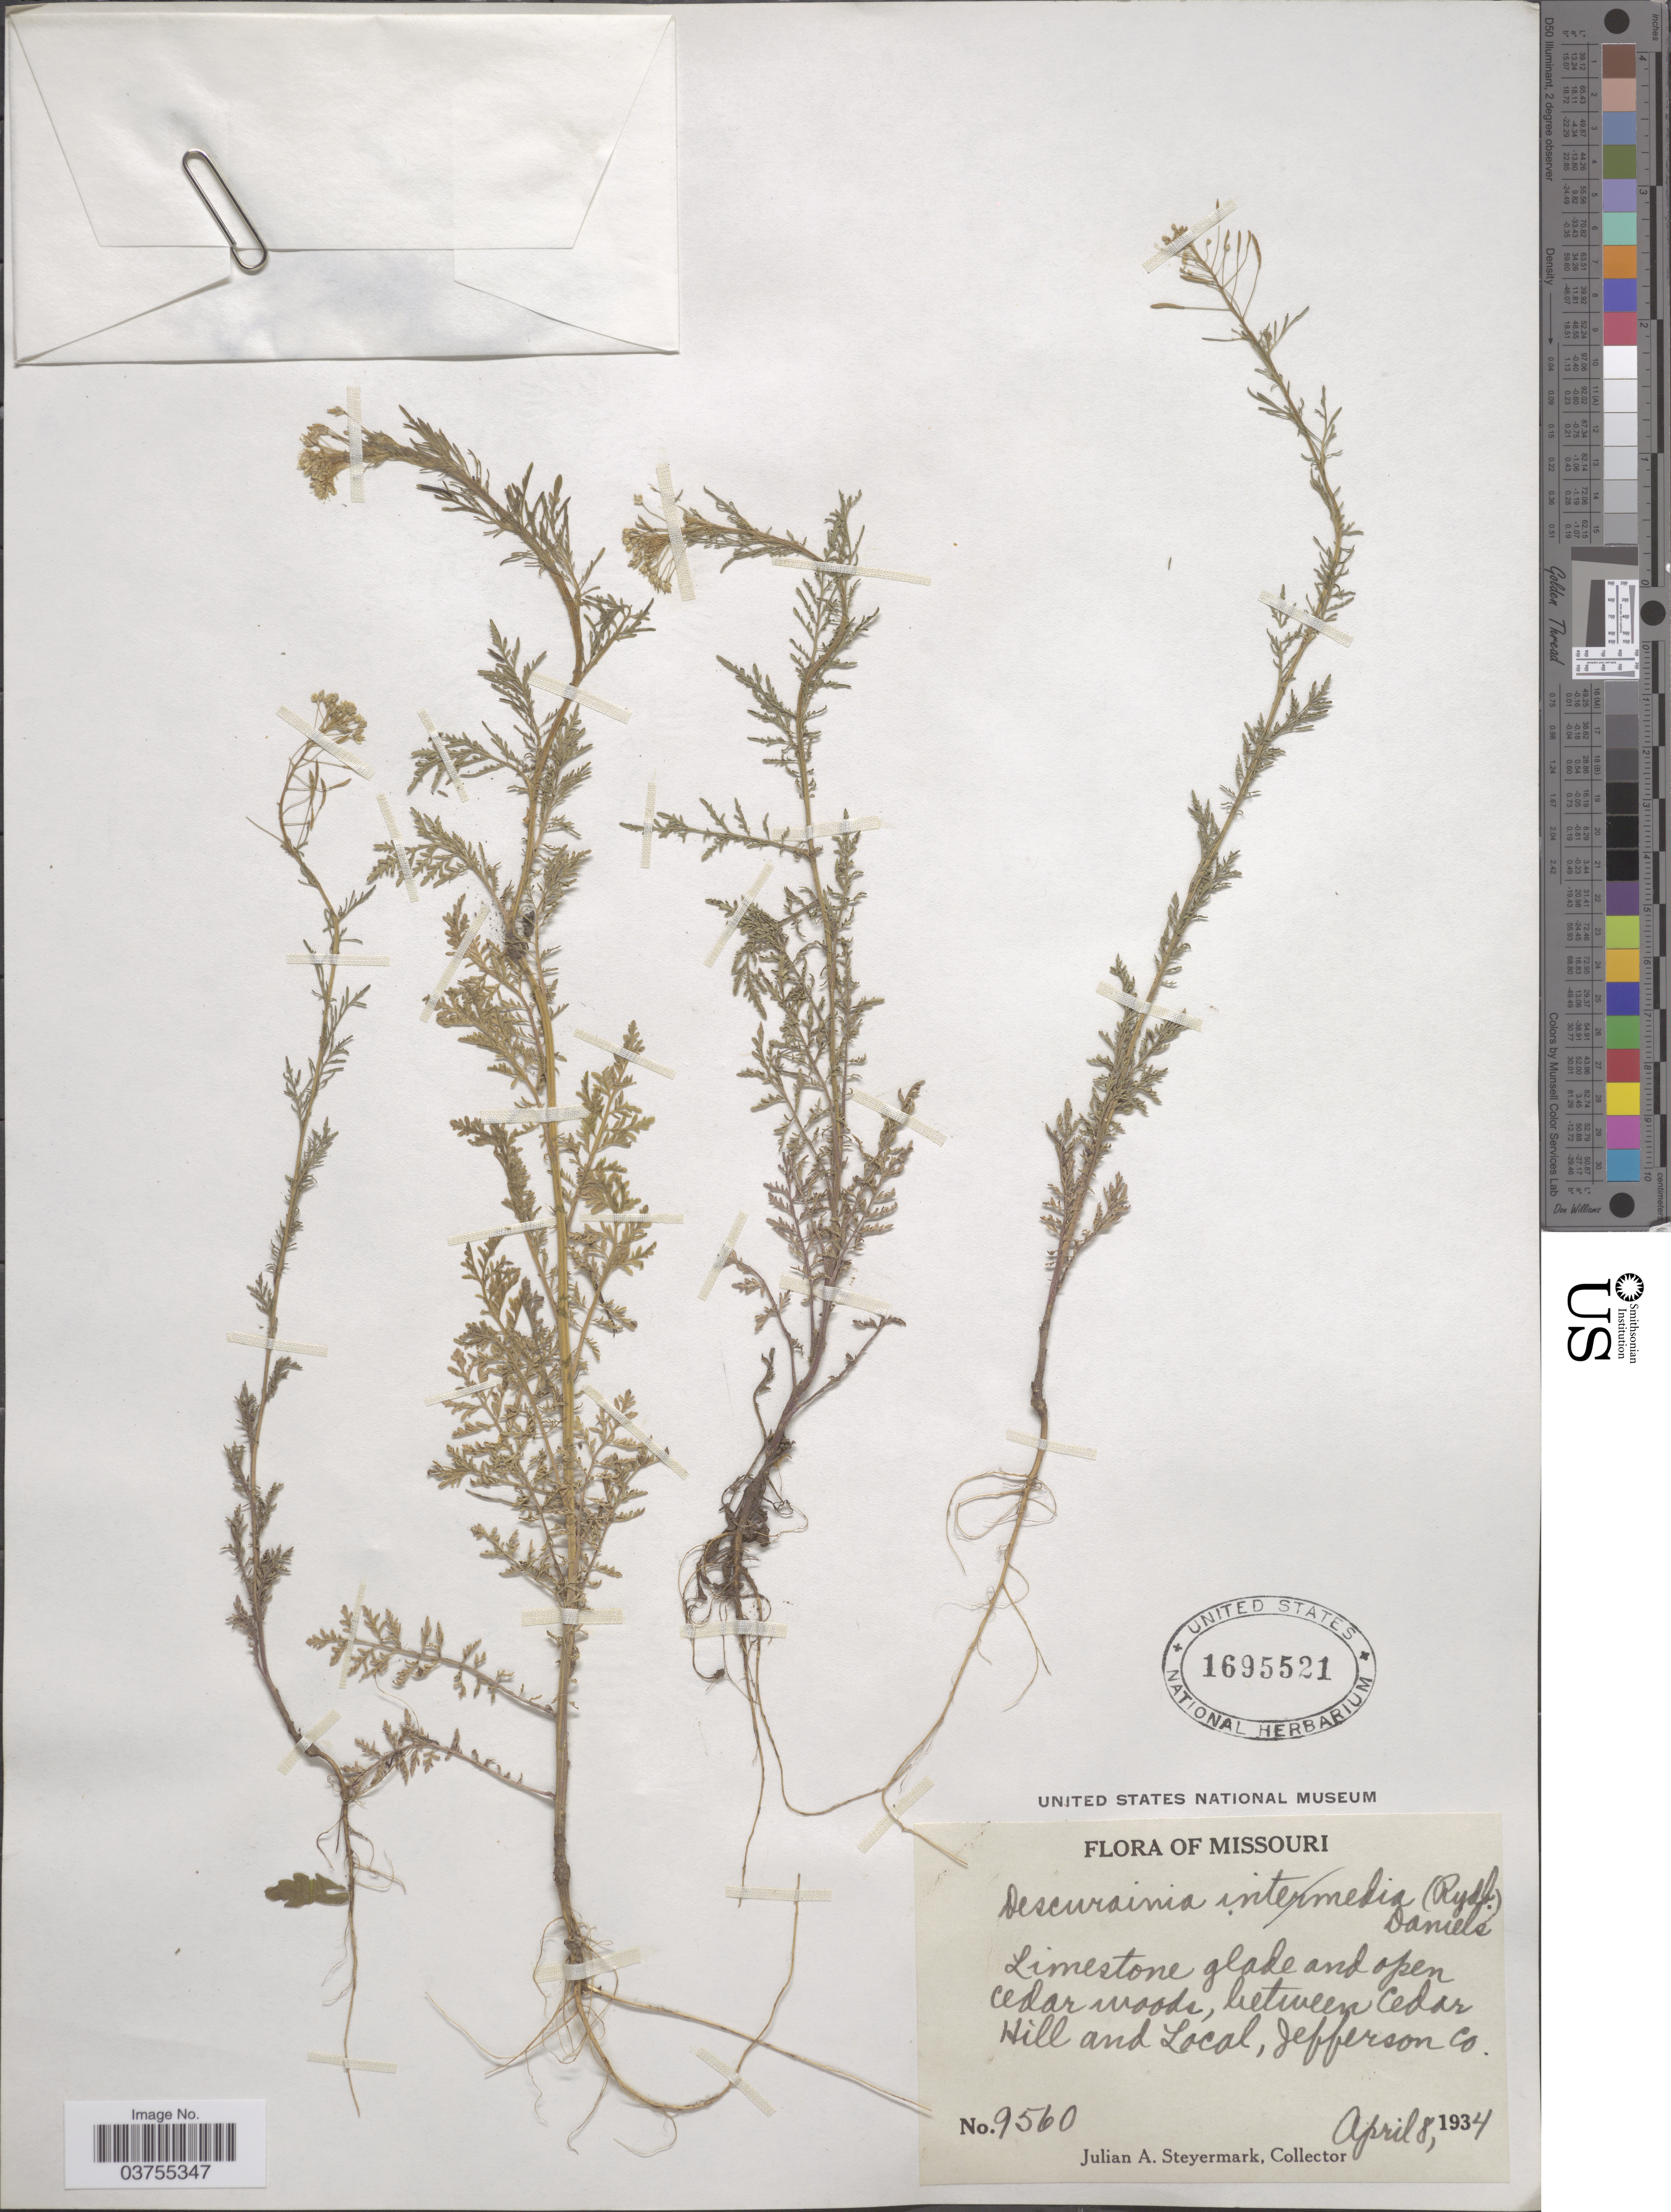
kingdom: Plantae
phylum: Tracheophyta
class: Magnoliopsida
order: Brassicales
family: Brassicaceae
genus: Descurainia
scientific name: Descurainia sp.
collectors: J. Steyermark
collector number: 9560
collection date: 1934-04-08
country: United States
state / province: Missouri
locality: Limestone glade and open cedar woods, between Cedar Hill and Local, Jefferson Co.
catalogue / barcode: US 1695521